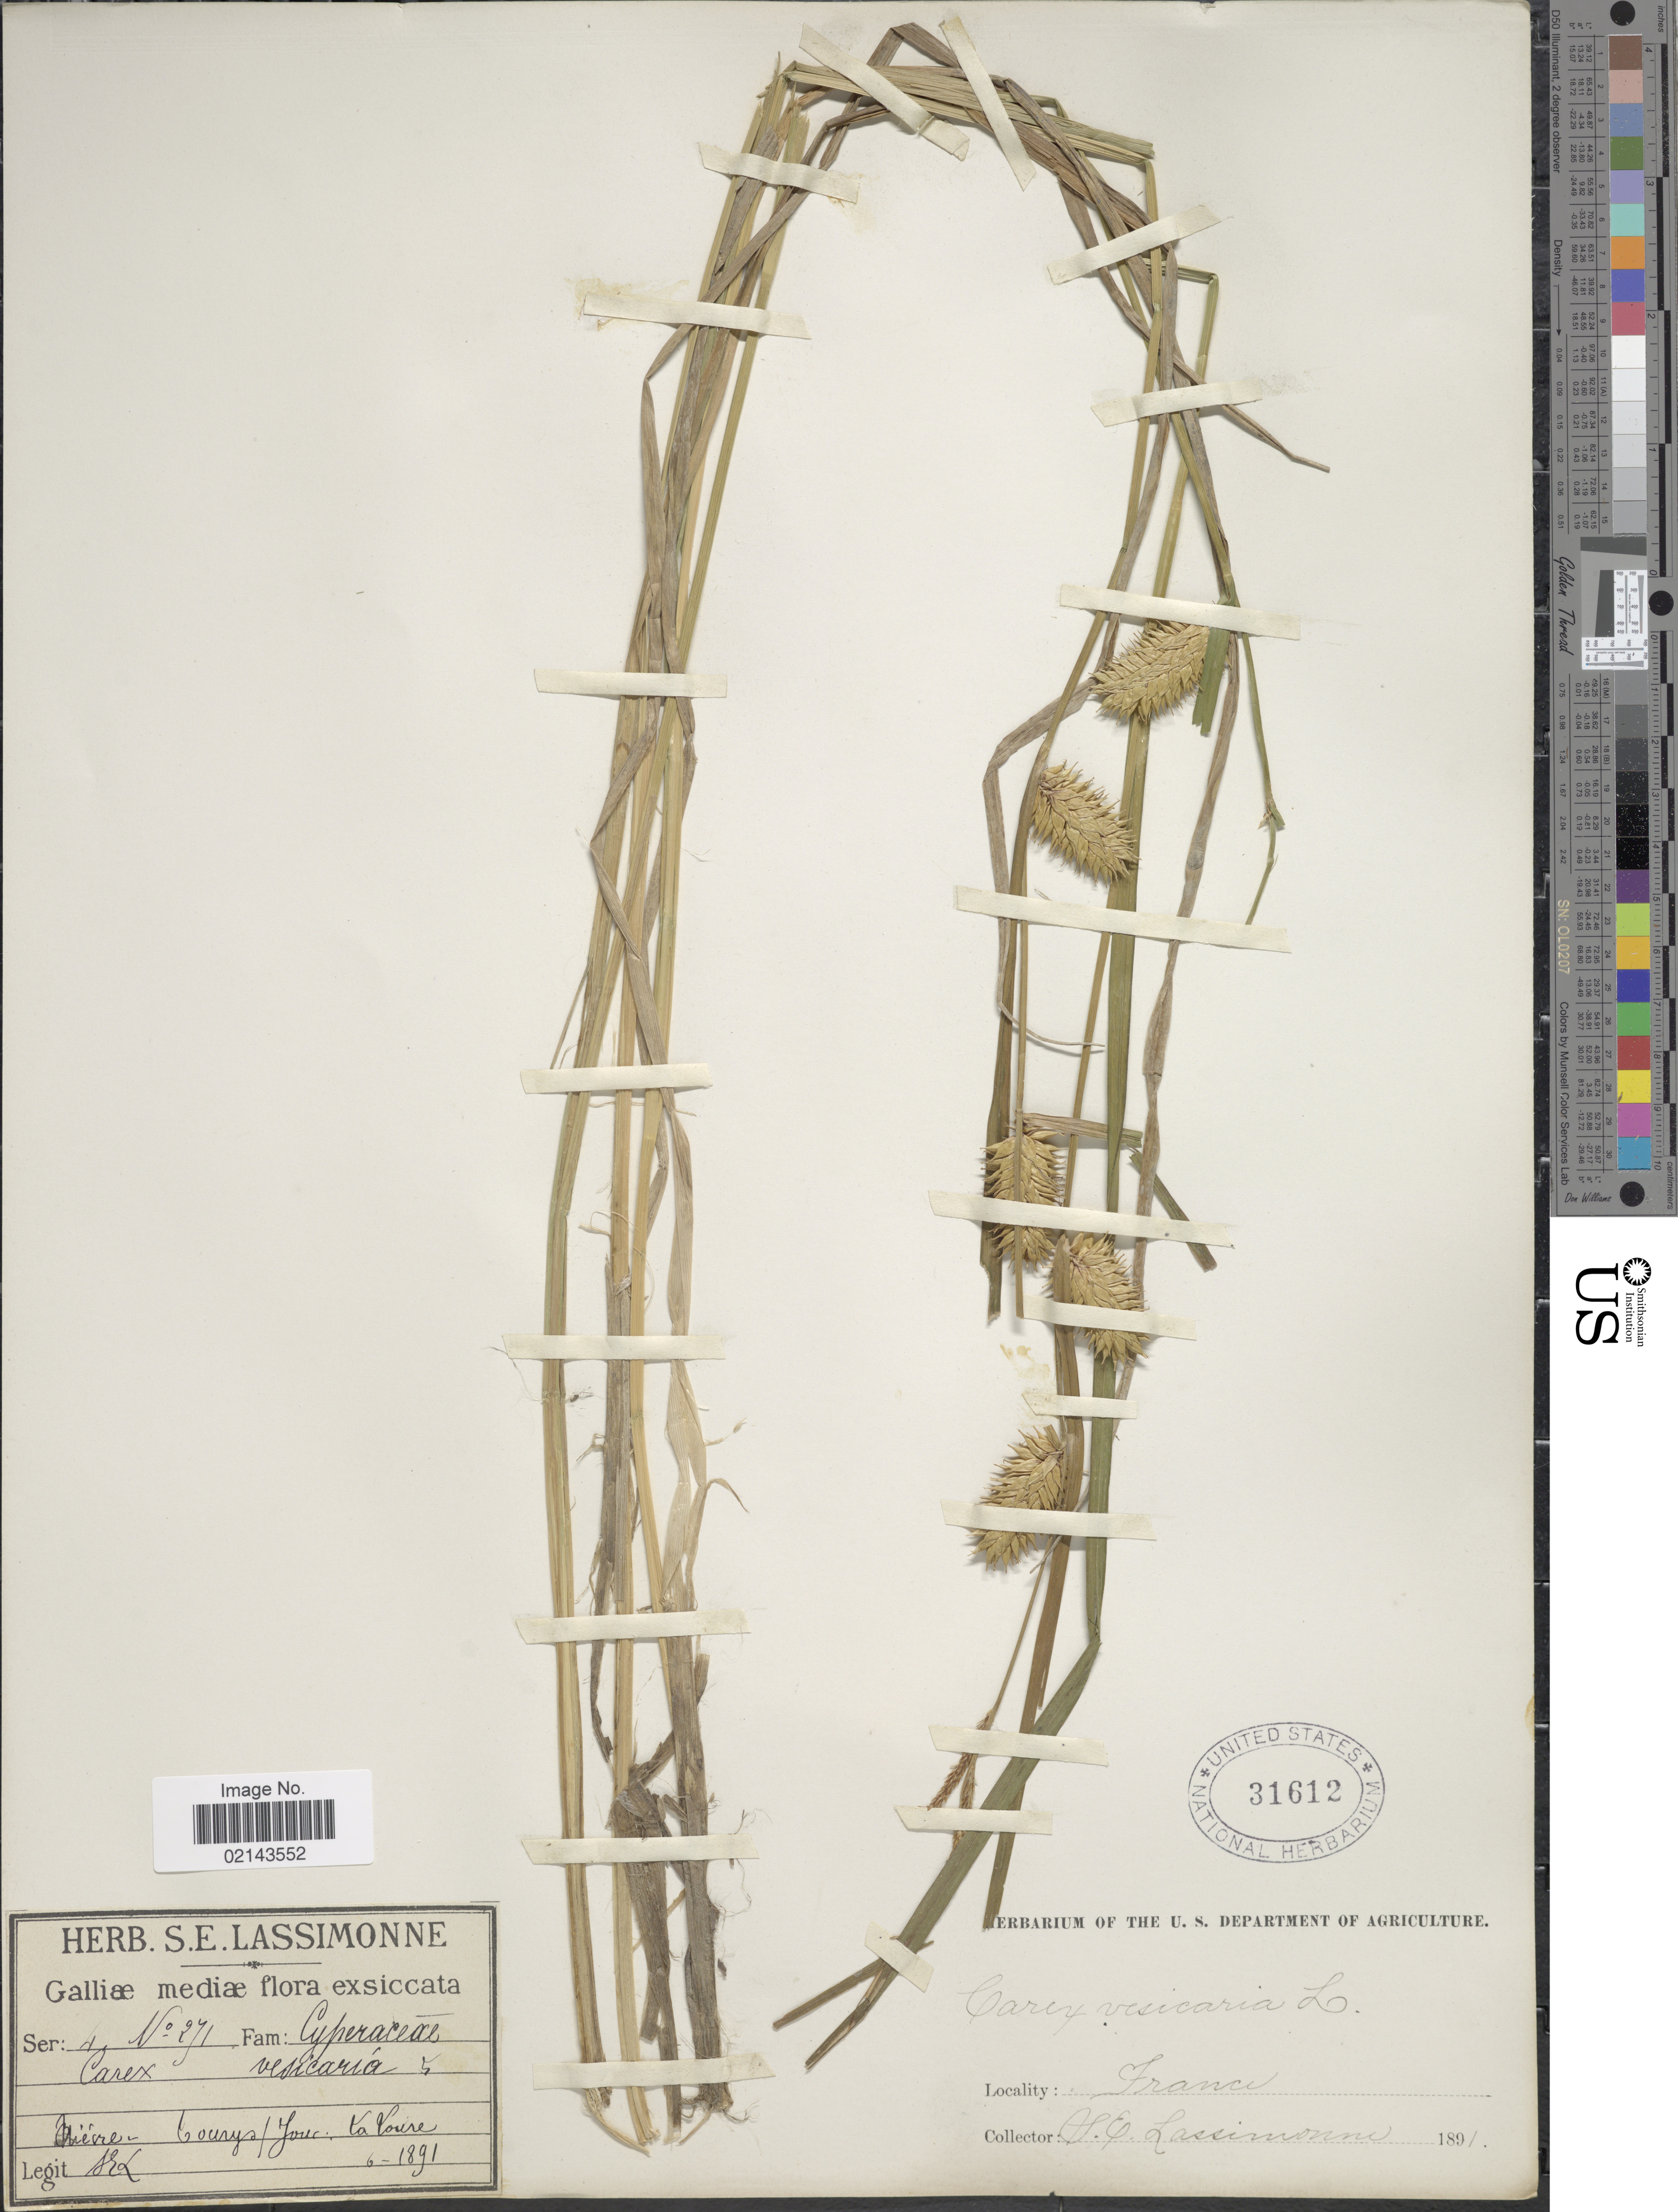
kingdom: Plantae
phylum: Tracheophyta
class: Liliopsida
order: Poales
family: Cyperaceae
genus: Carex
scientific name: Carex vesicaria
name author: L.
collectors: S. Lassimonne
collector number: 271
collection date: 1891-06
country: France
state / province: Auvergne-Rhône-Alpes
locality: Galliæ mediæ, Riviere bourys/Jour: La Loire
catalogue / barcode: US 31612